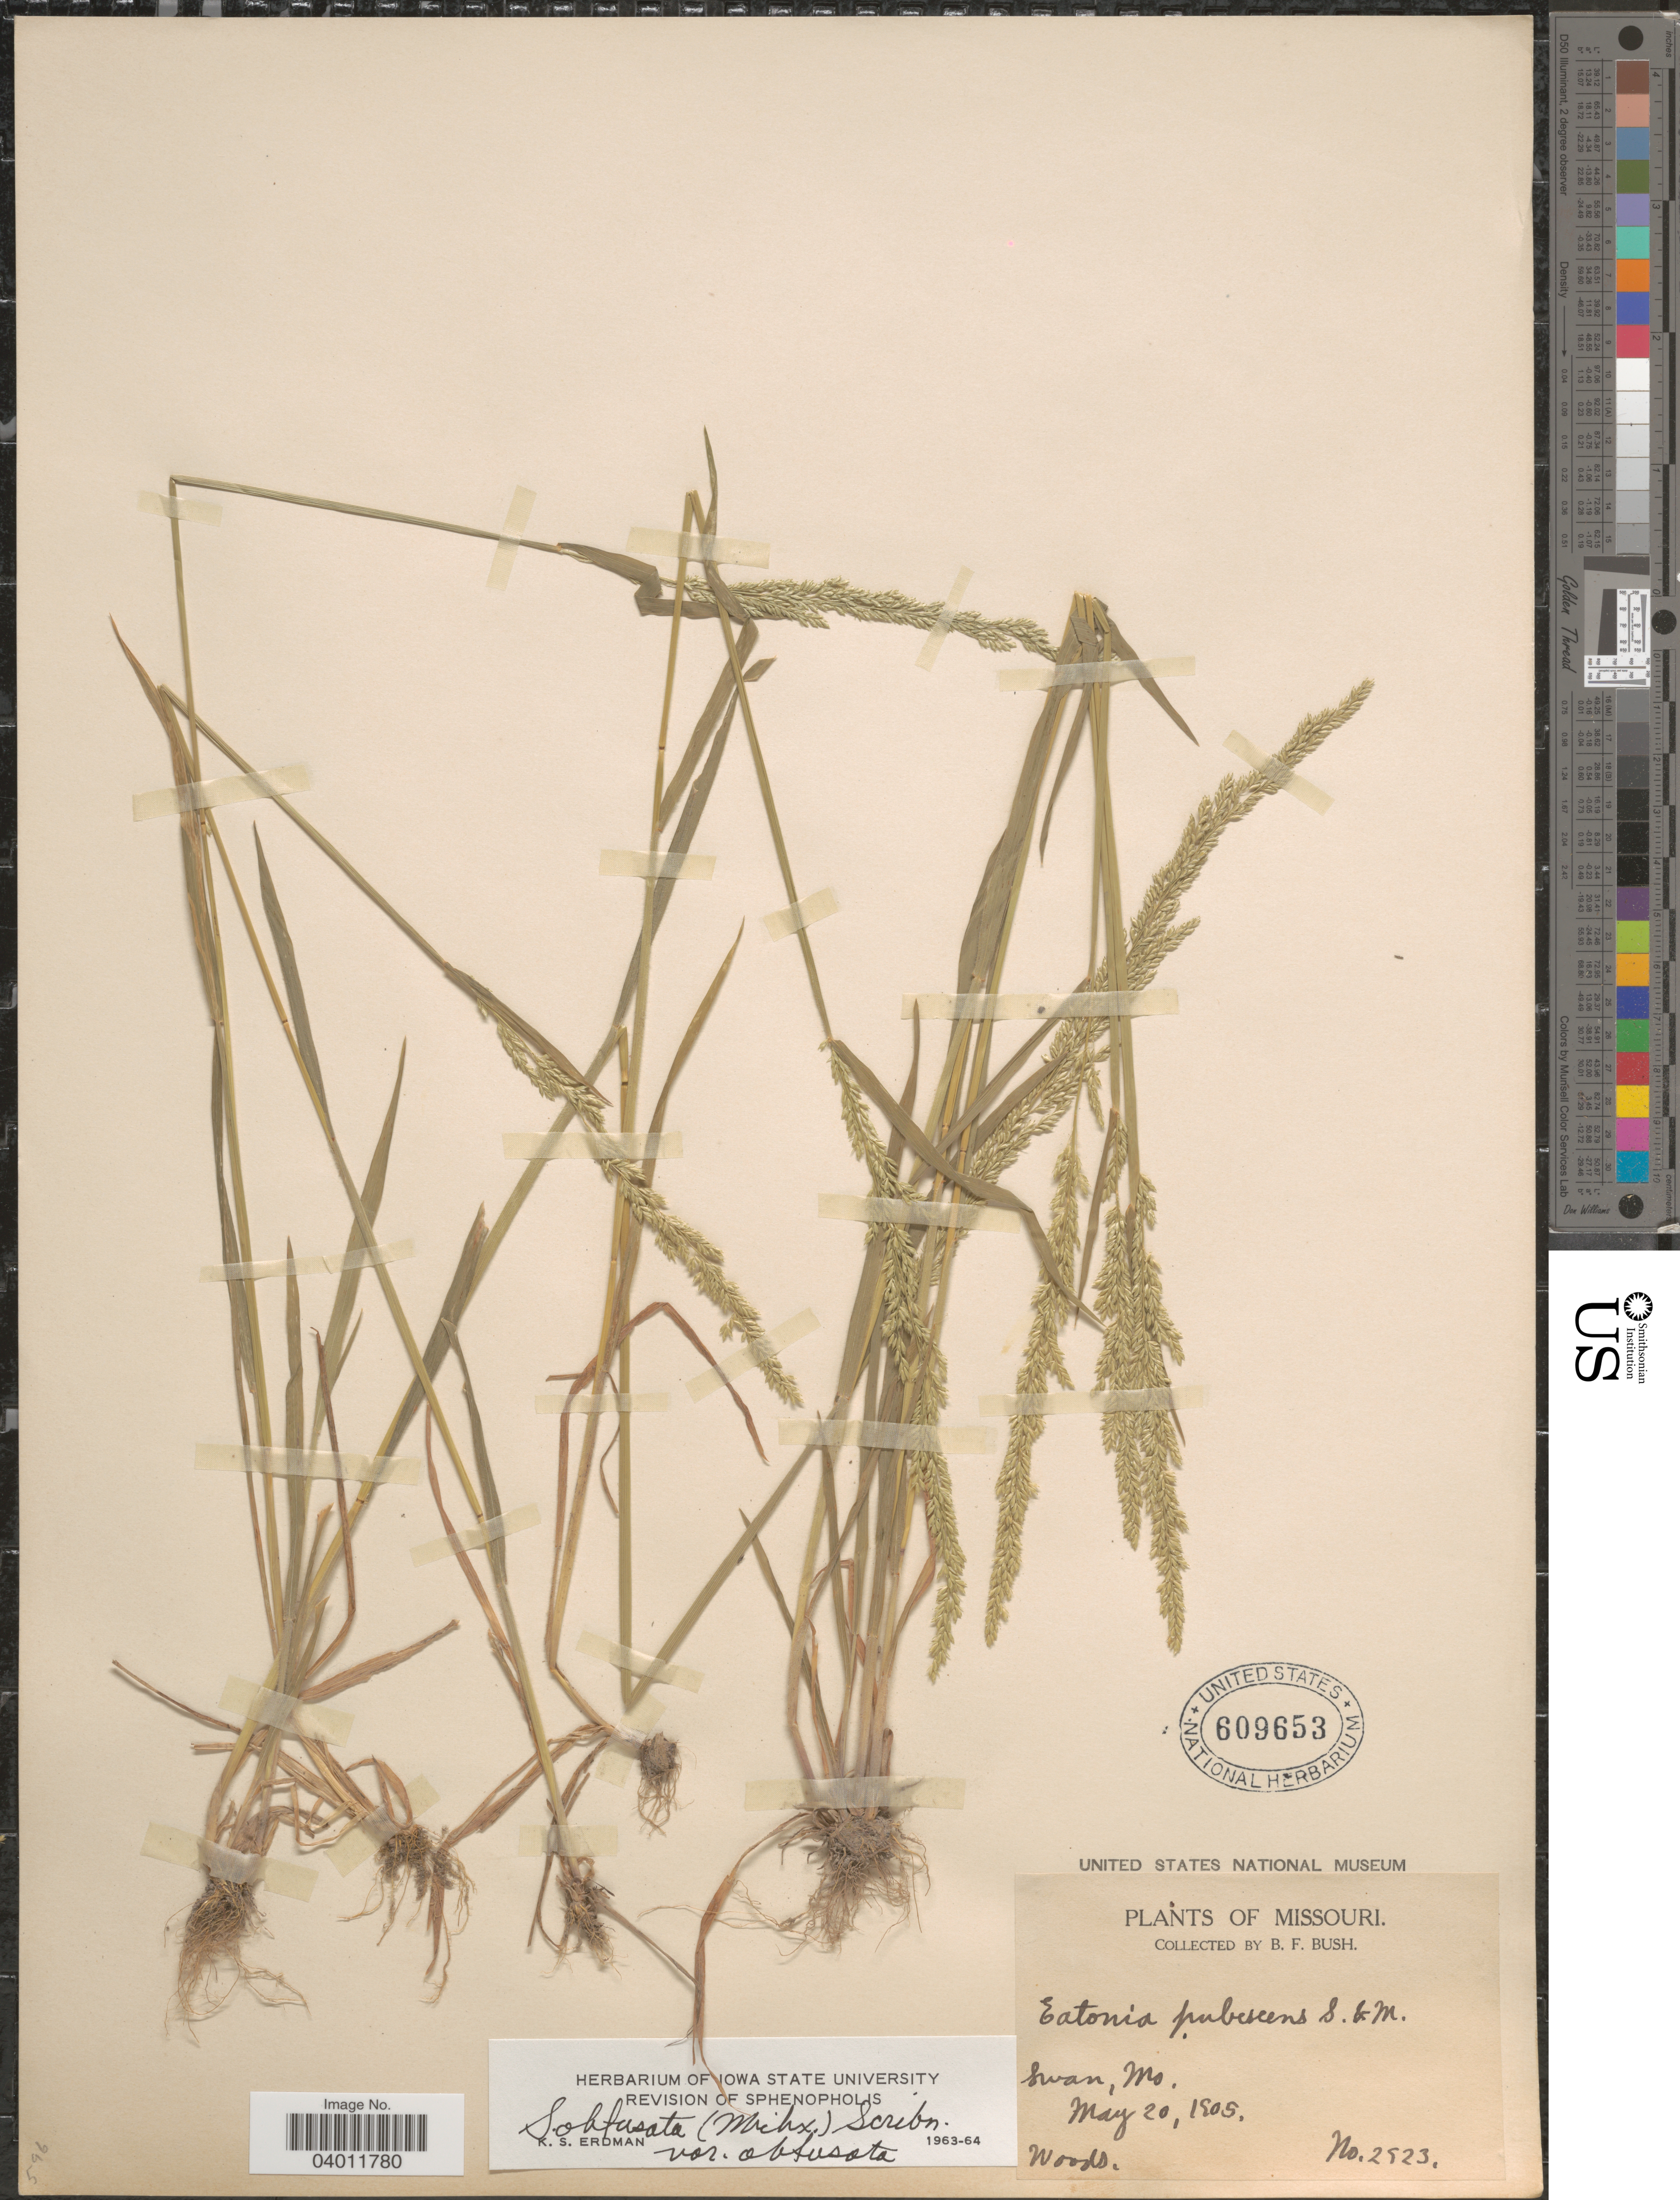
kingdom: Plantae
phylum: Tracheophyta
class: Liliopsida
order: Poales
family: Poaceae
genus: Sphenopholis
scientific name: Sphenopholis obtusata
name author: (Michx.) Scribn.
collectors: B. F. Bush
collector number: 2523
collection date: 1905-05-20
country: United States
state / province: Missouri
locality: Swan.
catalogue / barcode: US 609653